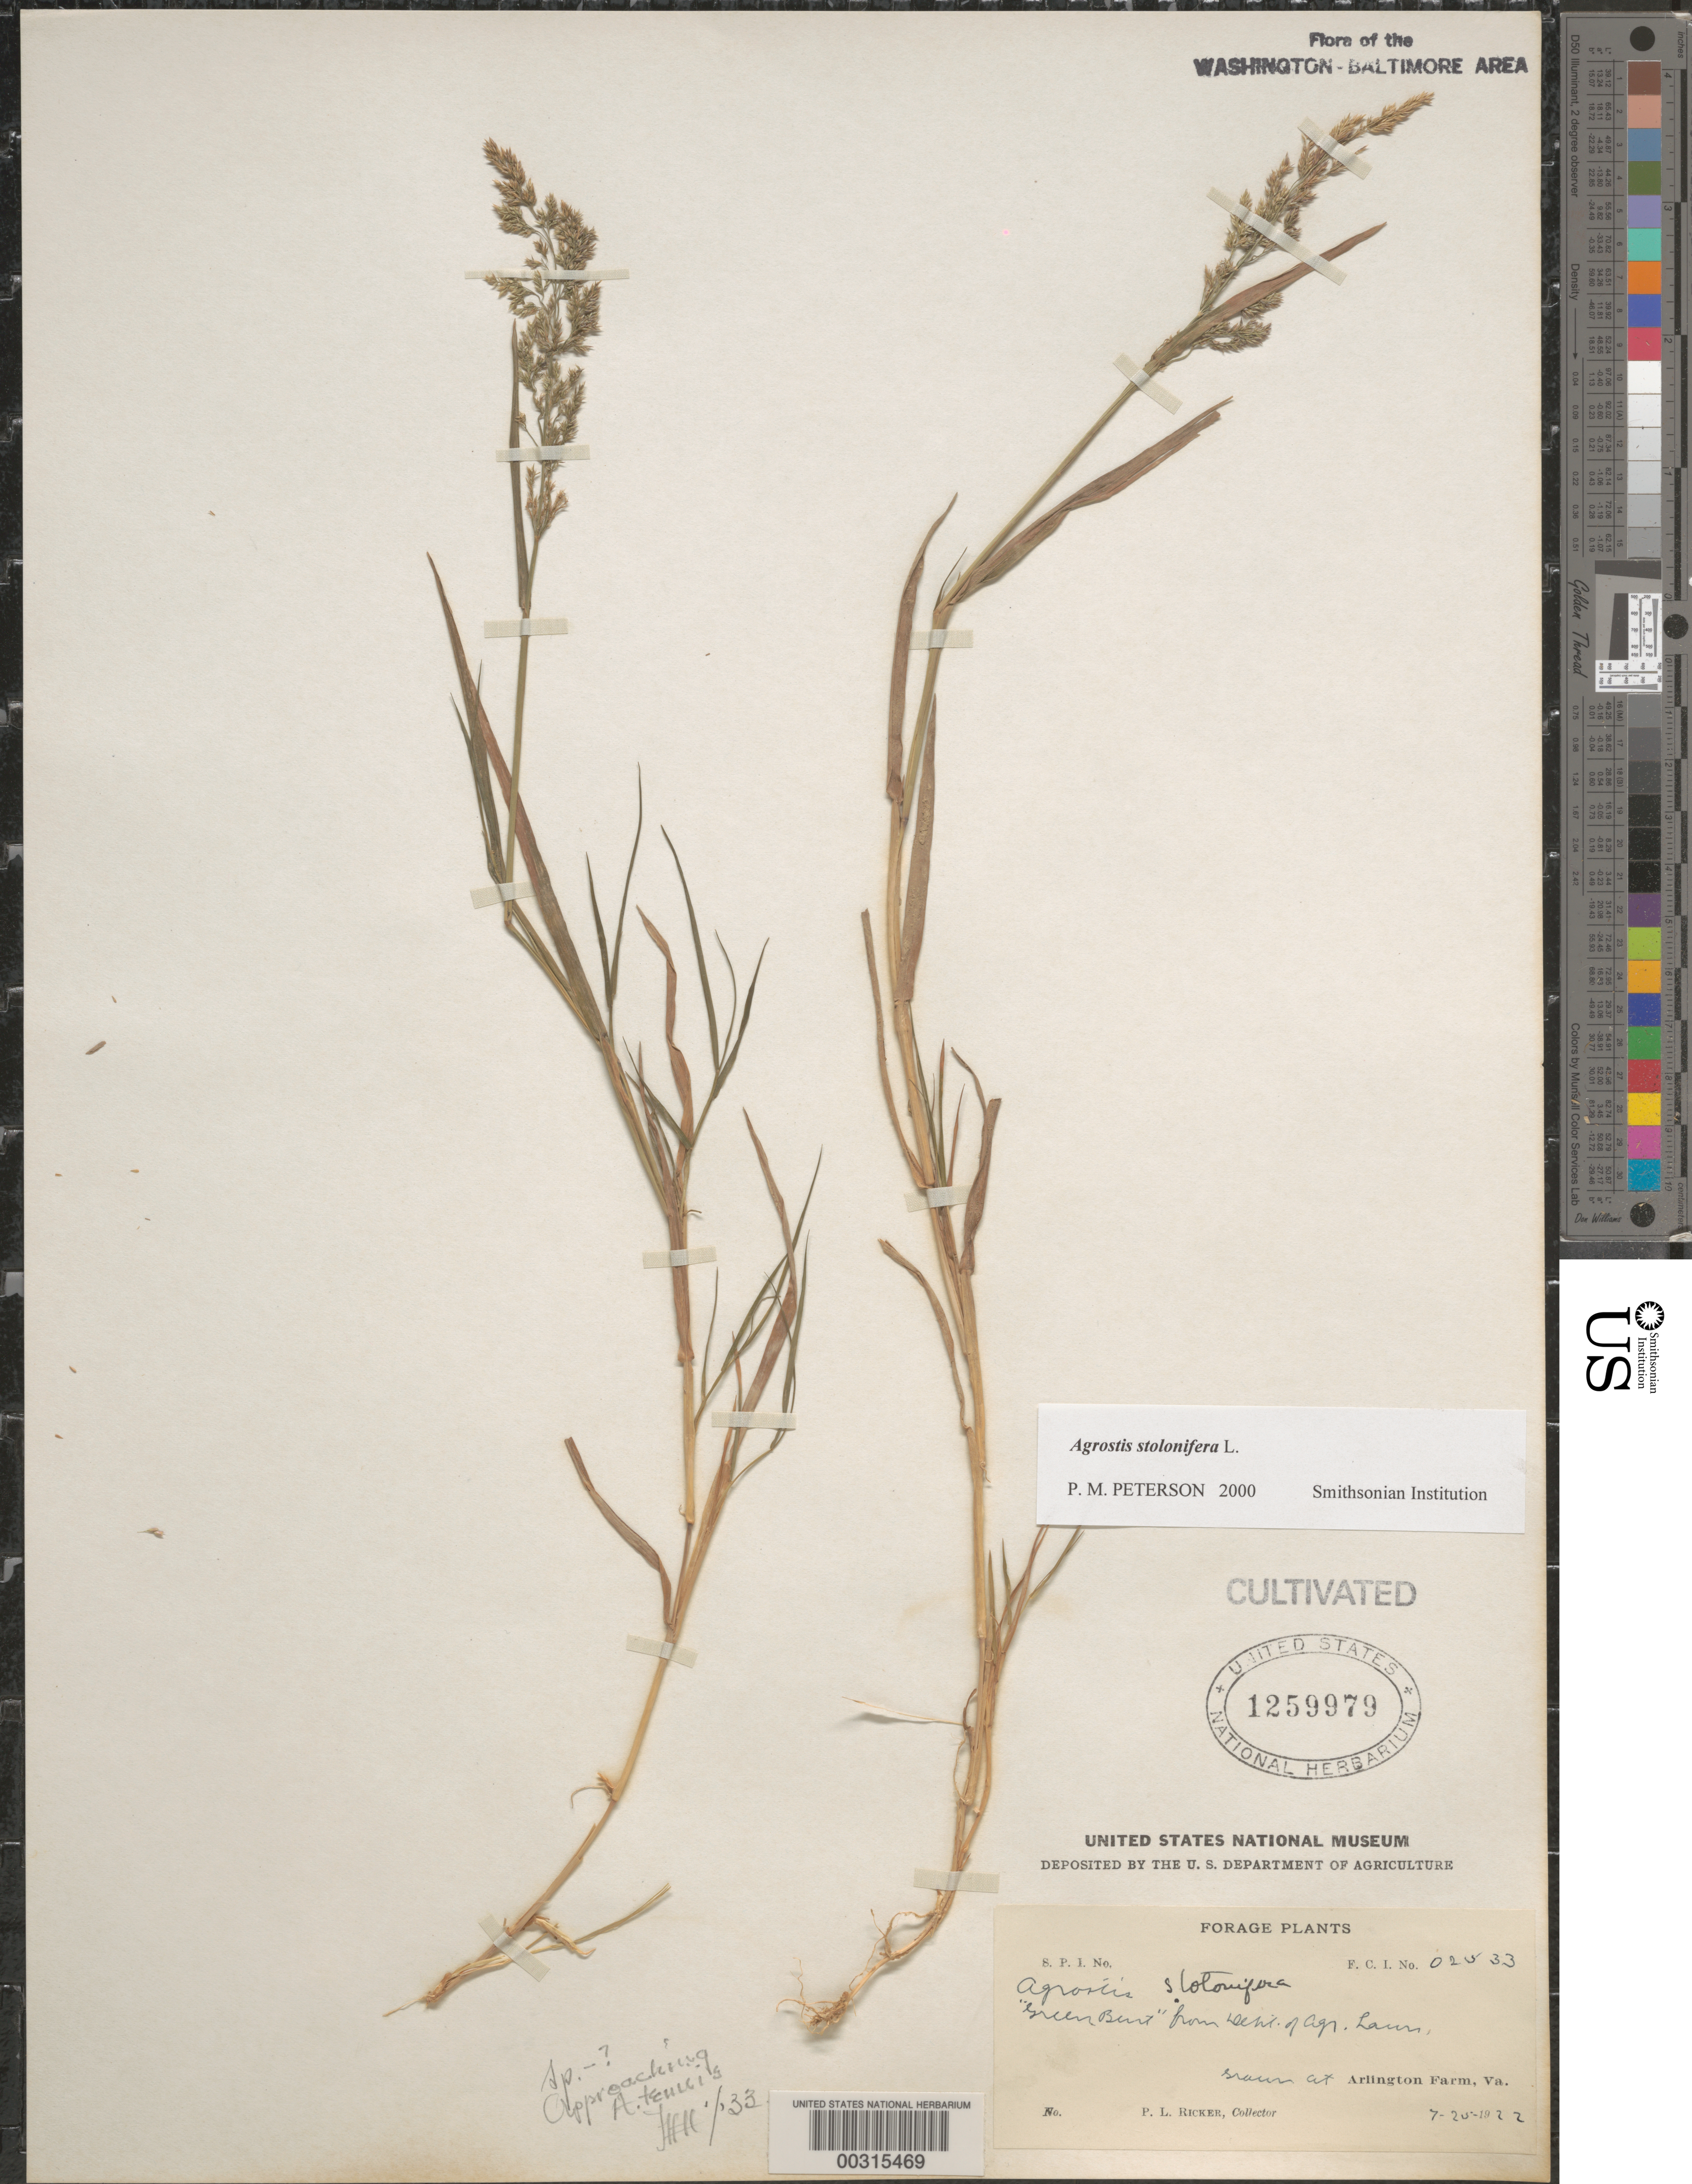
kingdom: Plantae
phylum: Tracheophyta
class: Liliopsida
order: Poales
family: Poaceae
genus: Agrostis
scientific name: Agrostis stolonifera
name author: L.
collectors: P. Ricker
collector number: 2533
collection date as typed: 25 Jul 1922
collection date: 1922-07-25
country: United States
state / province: Virginia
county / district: Arlington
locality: Arlington Farm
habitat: Lawn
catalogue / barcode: US 1259979